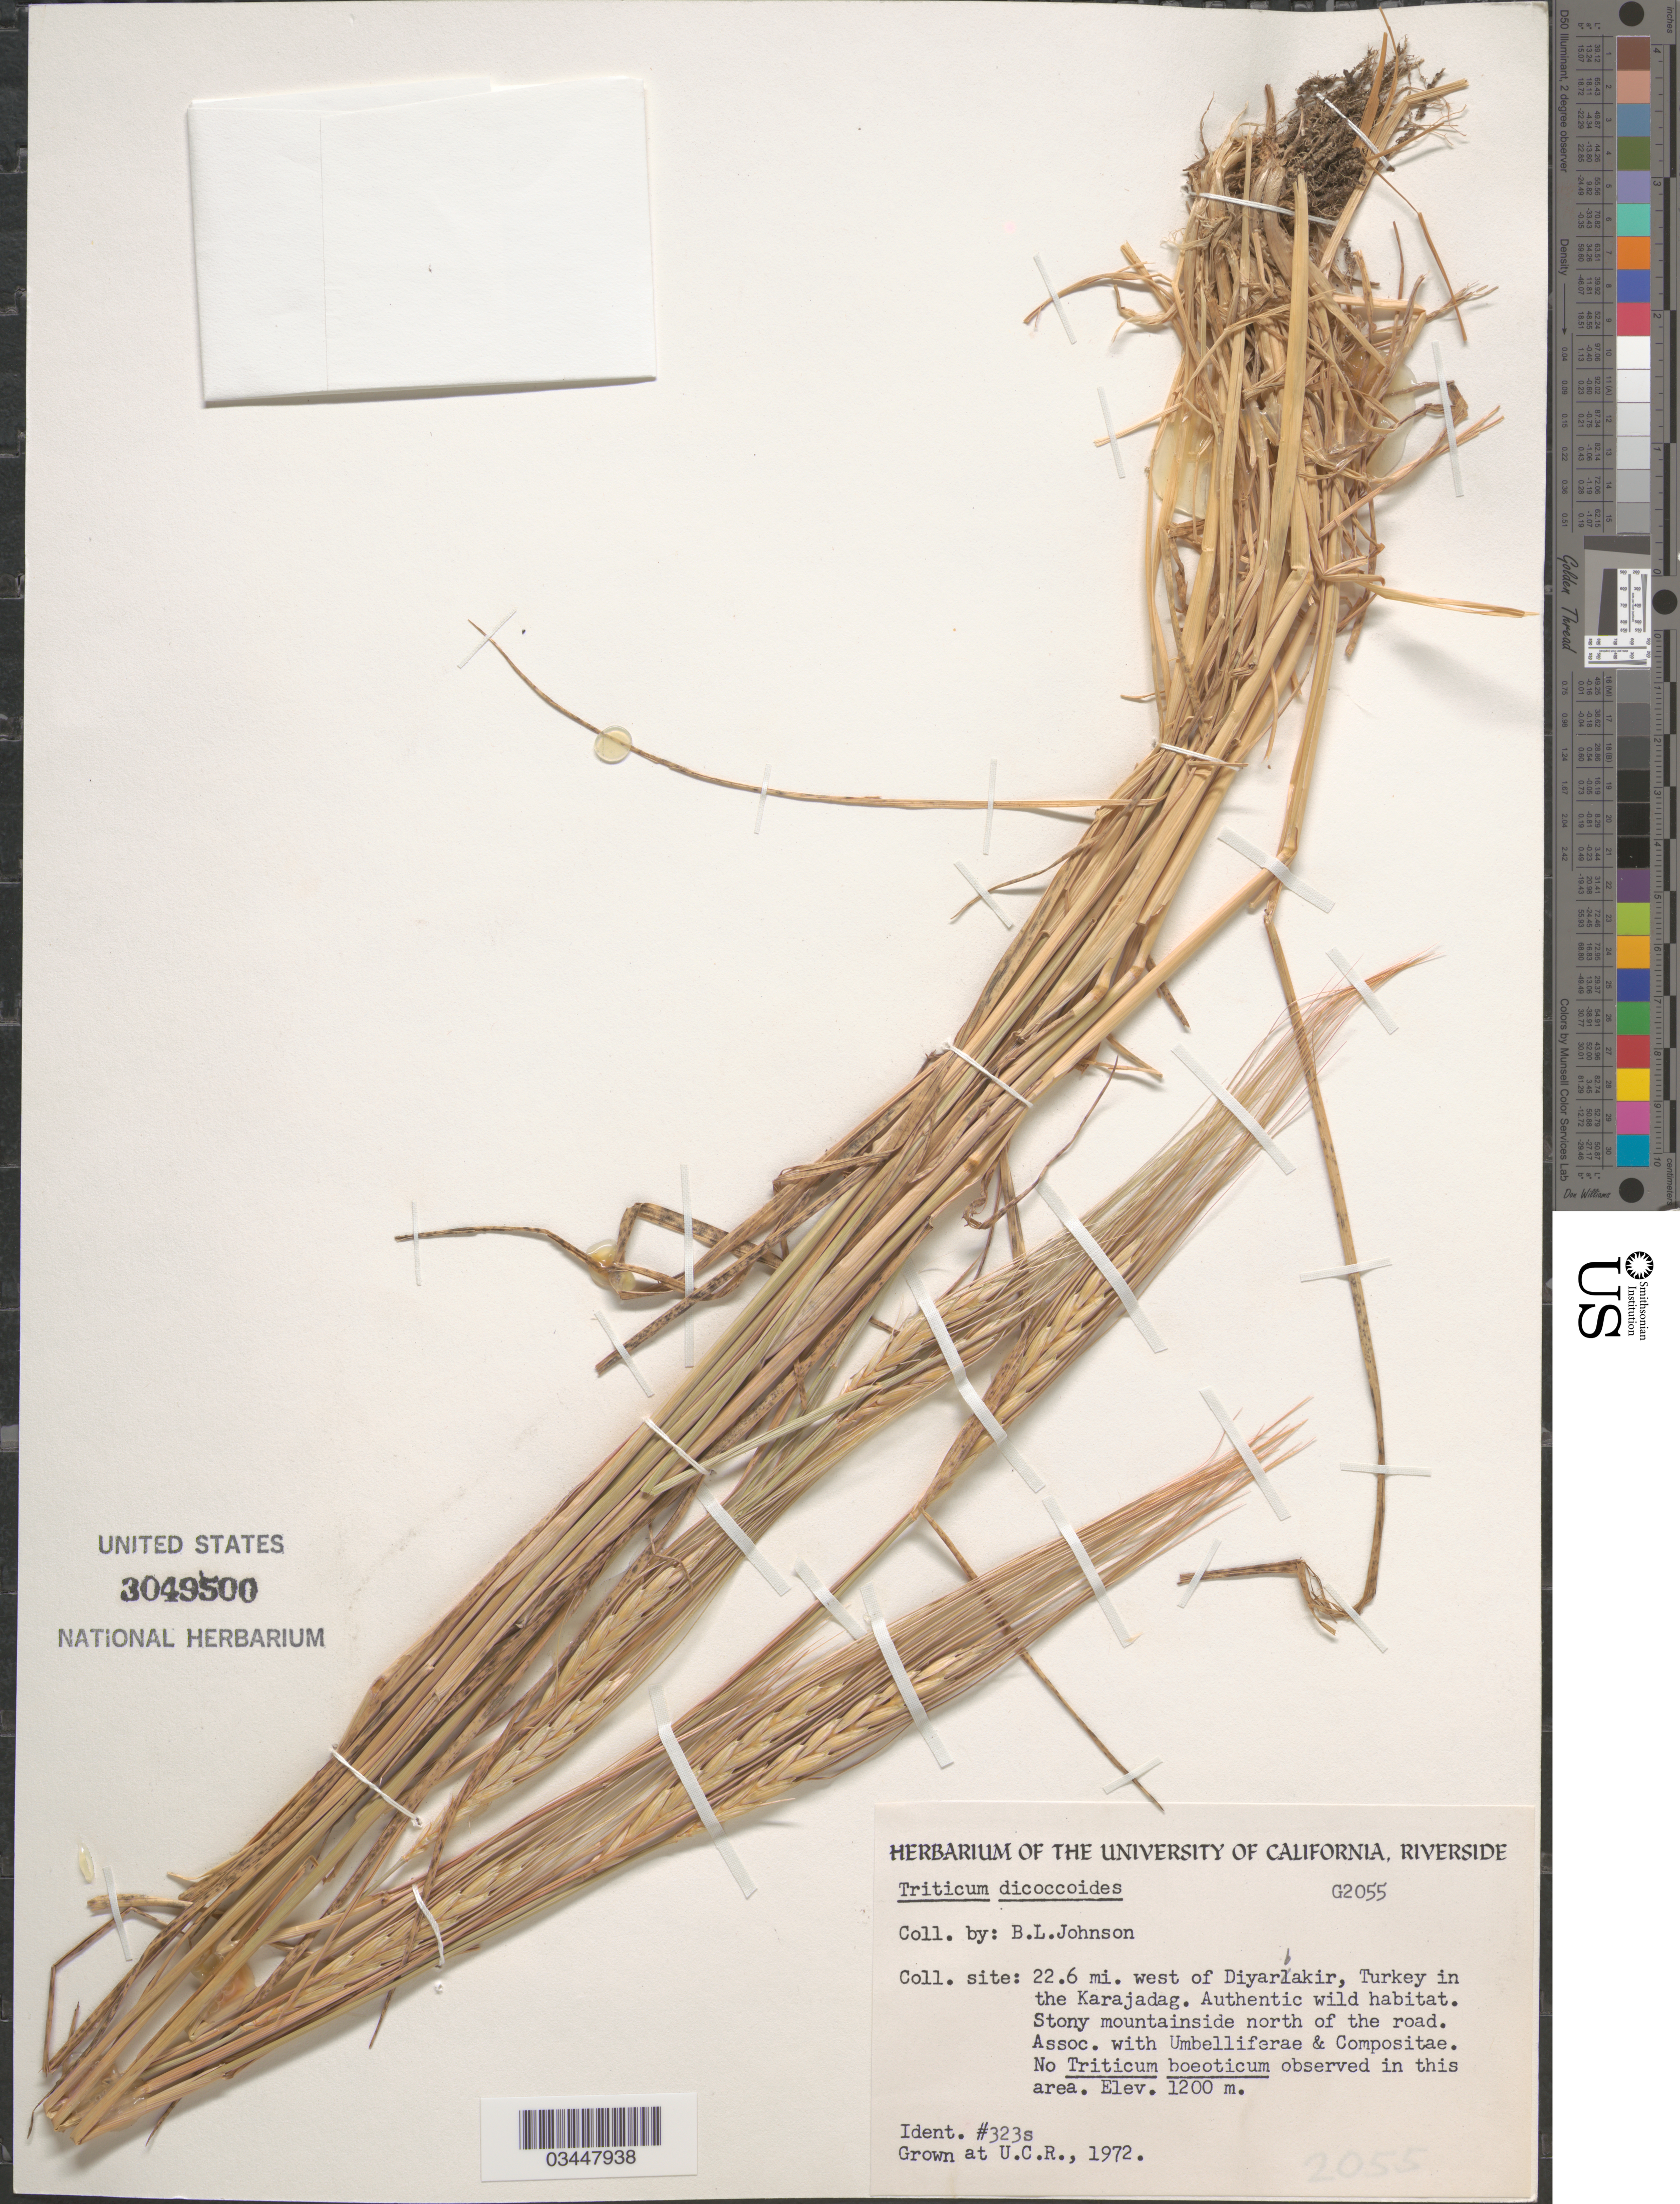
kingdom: Plantae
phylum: Tracheophyta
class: Liliopsida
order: Poales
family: Poaceae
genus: Triticum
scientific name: Triticum dicoccoides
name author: (Körn.) Körn. ex Schweinf.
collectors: ex herb. Univ. of California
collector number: G2055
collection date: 1972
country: United States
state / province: California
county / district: Riverside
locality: U.C.R.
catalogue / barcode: US 3049500